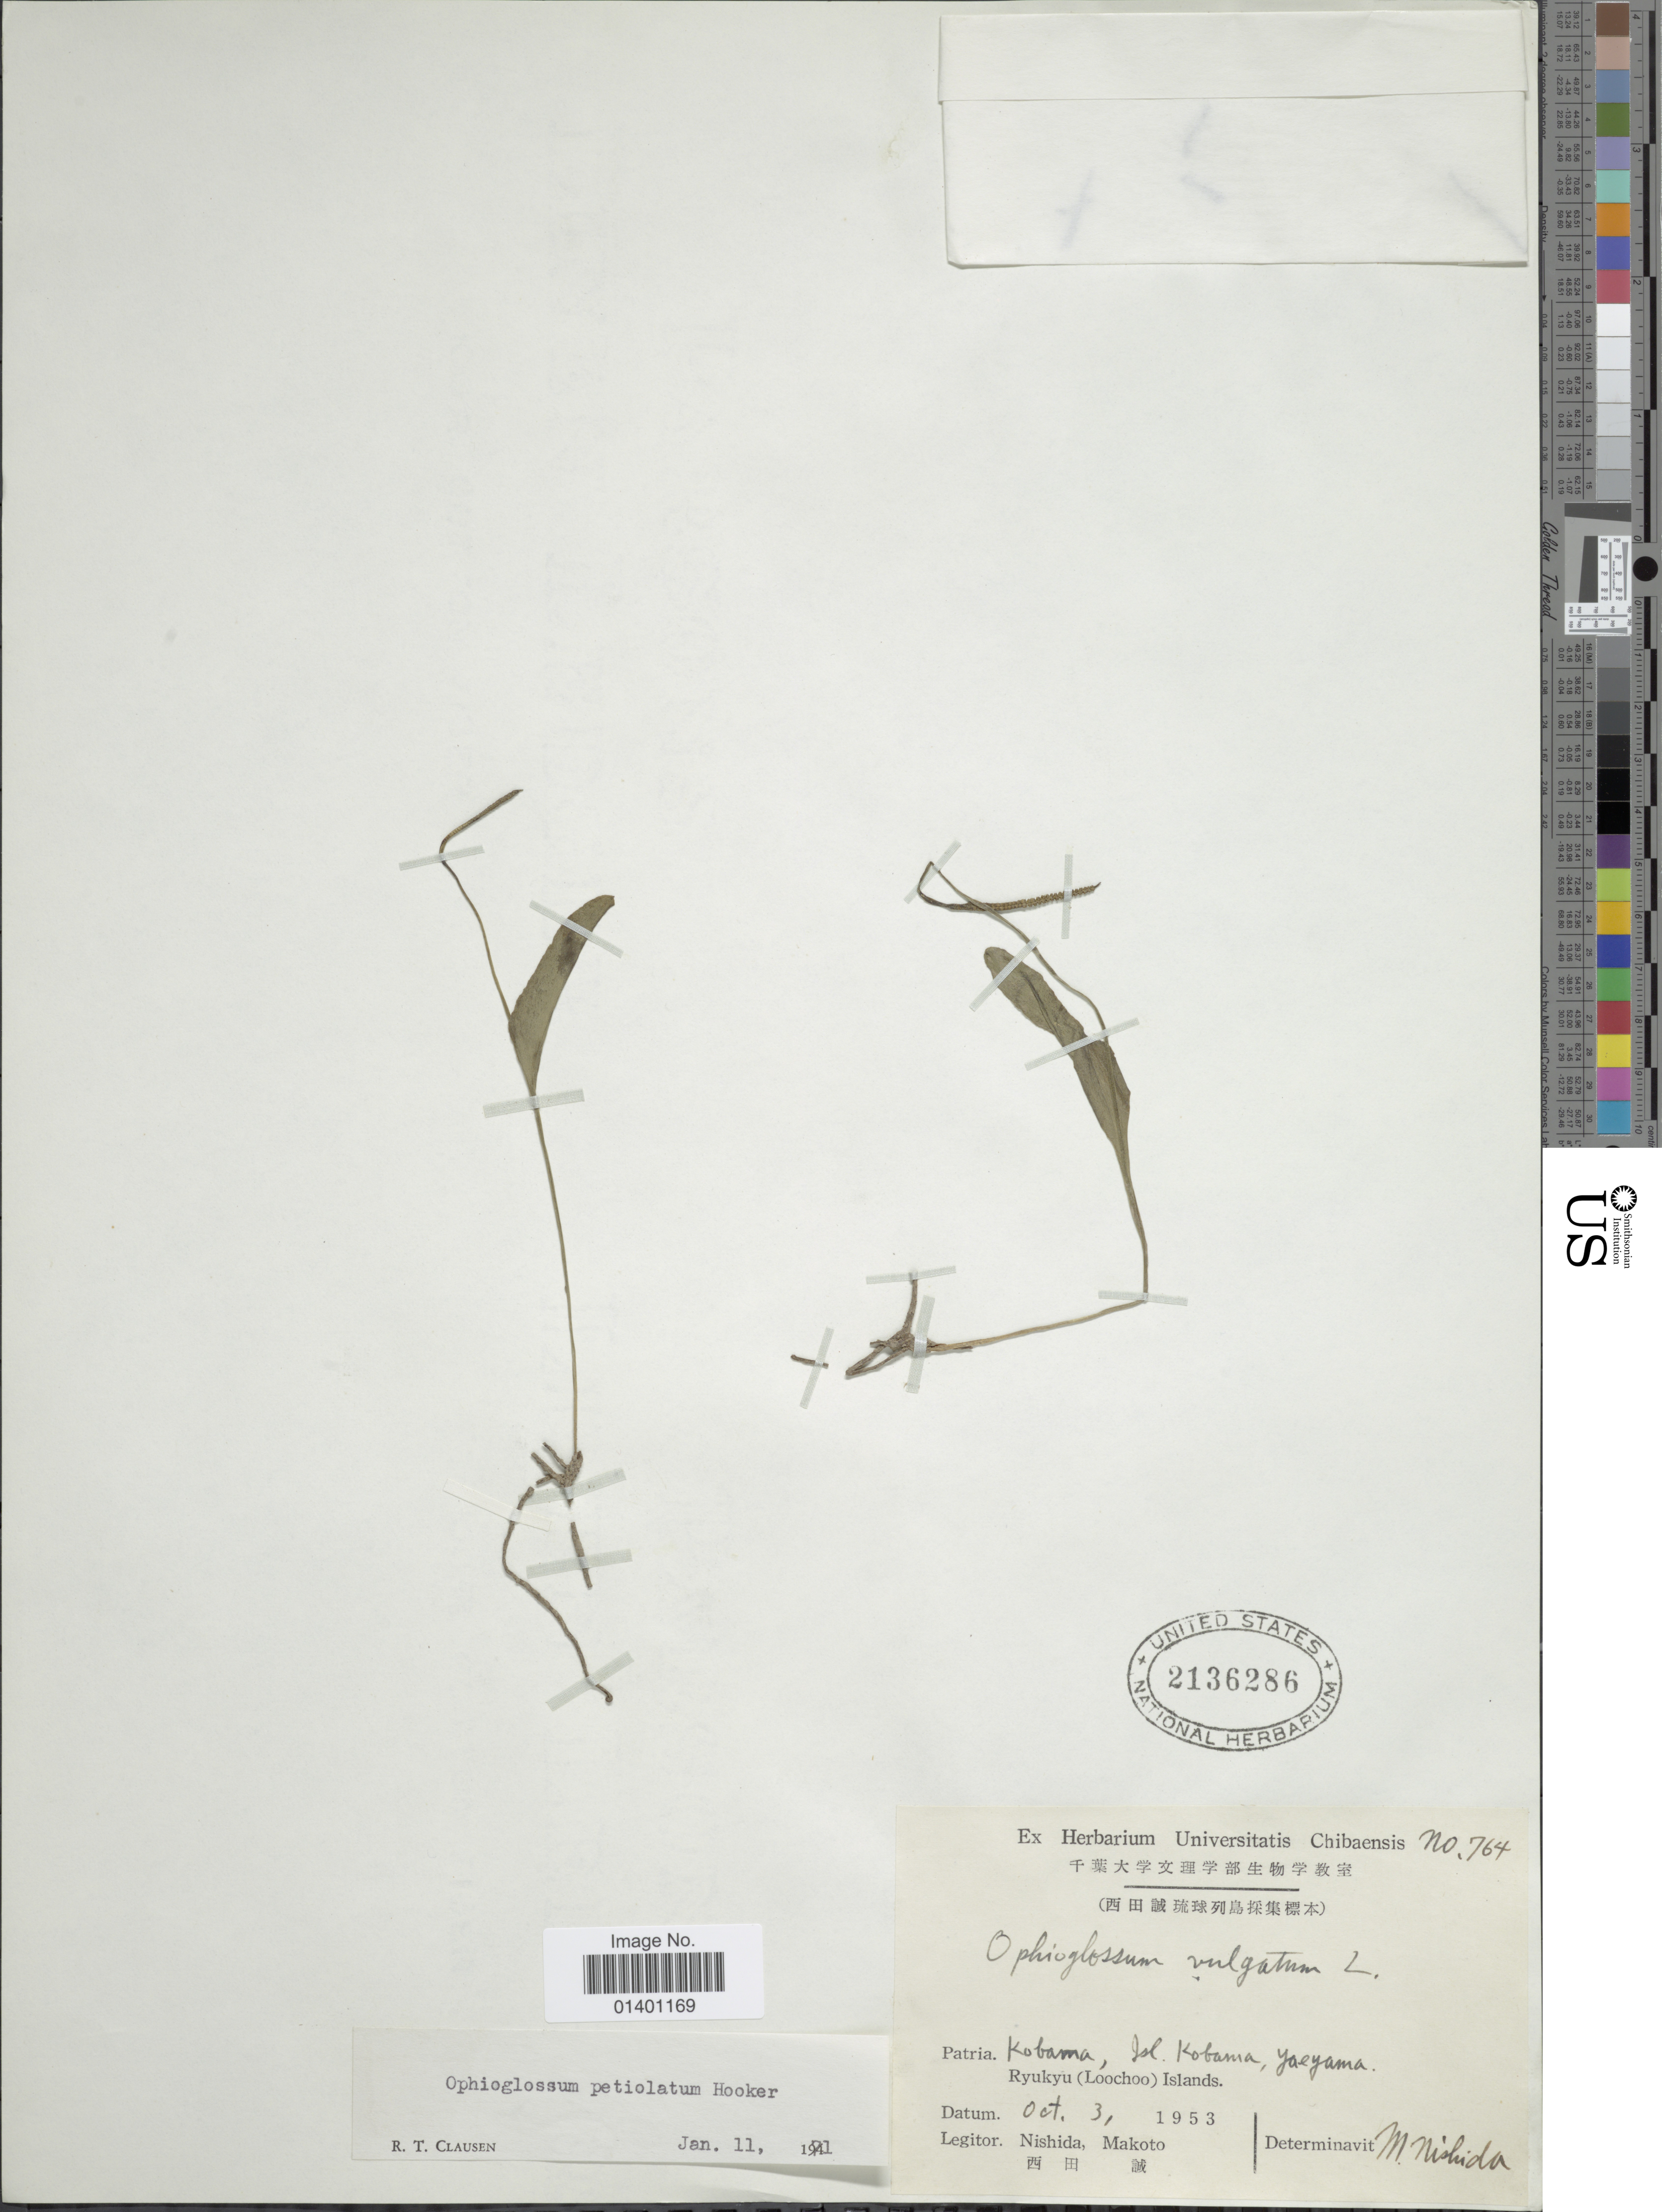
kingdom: Plantae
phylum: Tracheophyta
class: Polypodiopsida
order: Ophioglossales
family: Ophioglossaceae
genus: Ophioglossum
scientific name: Ophioglossum petiolatum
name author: Hook.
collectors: M. Nishida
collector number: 764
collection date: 1953-10-03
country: Japan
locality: Kobama, isl. Kobama, Yaeyama, Ryukyu (Loochoo) islands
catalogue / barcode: US 2136286